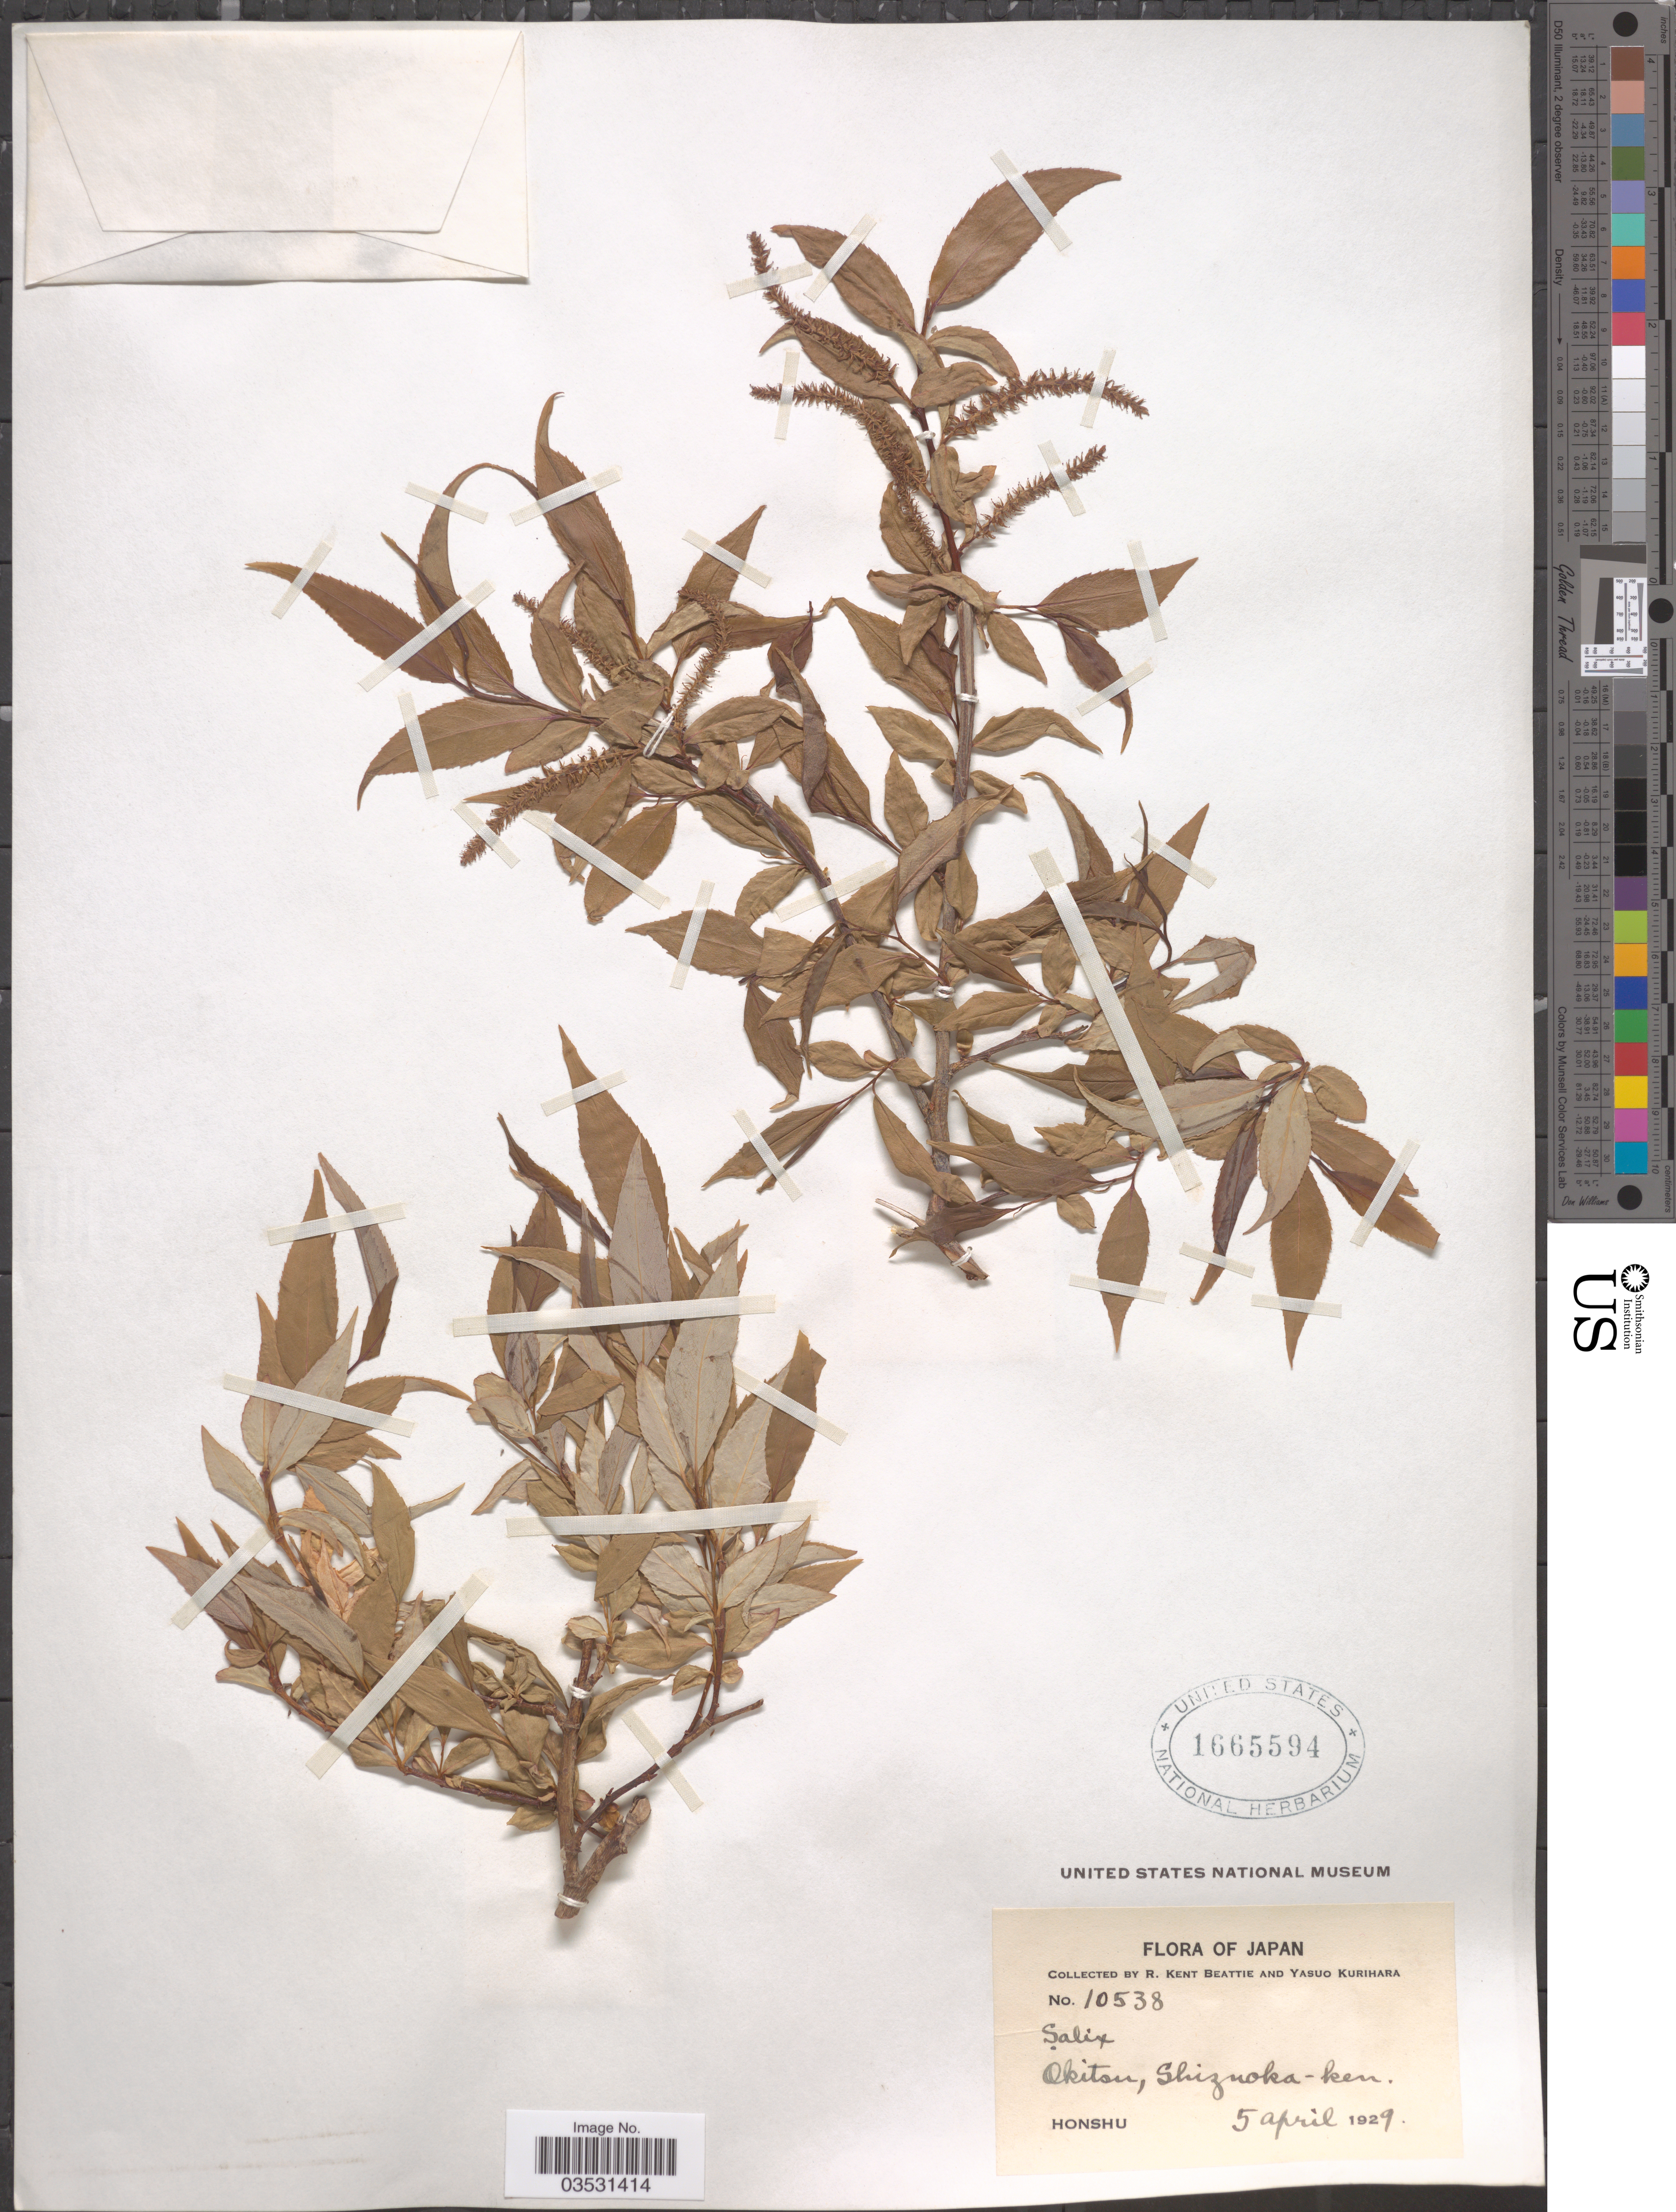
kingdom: Plantae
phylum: Tracheophyta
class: Magnoliopsida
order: Malpighiales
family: Salicaceae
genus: Salix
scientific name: Salix cordata x S. sericea Marshall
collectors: R. K. Beattie & Y. Kurihara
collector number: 10538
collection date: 1929-04-05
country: Japan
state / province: Sizuoka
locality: Okitsu, Shizuoka-ken. Honshu.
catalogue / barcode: US 1665594